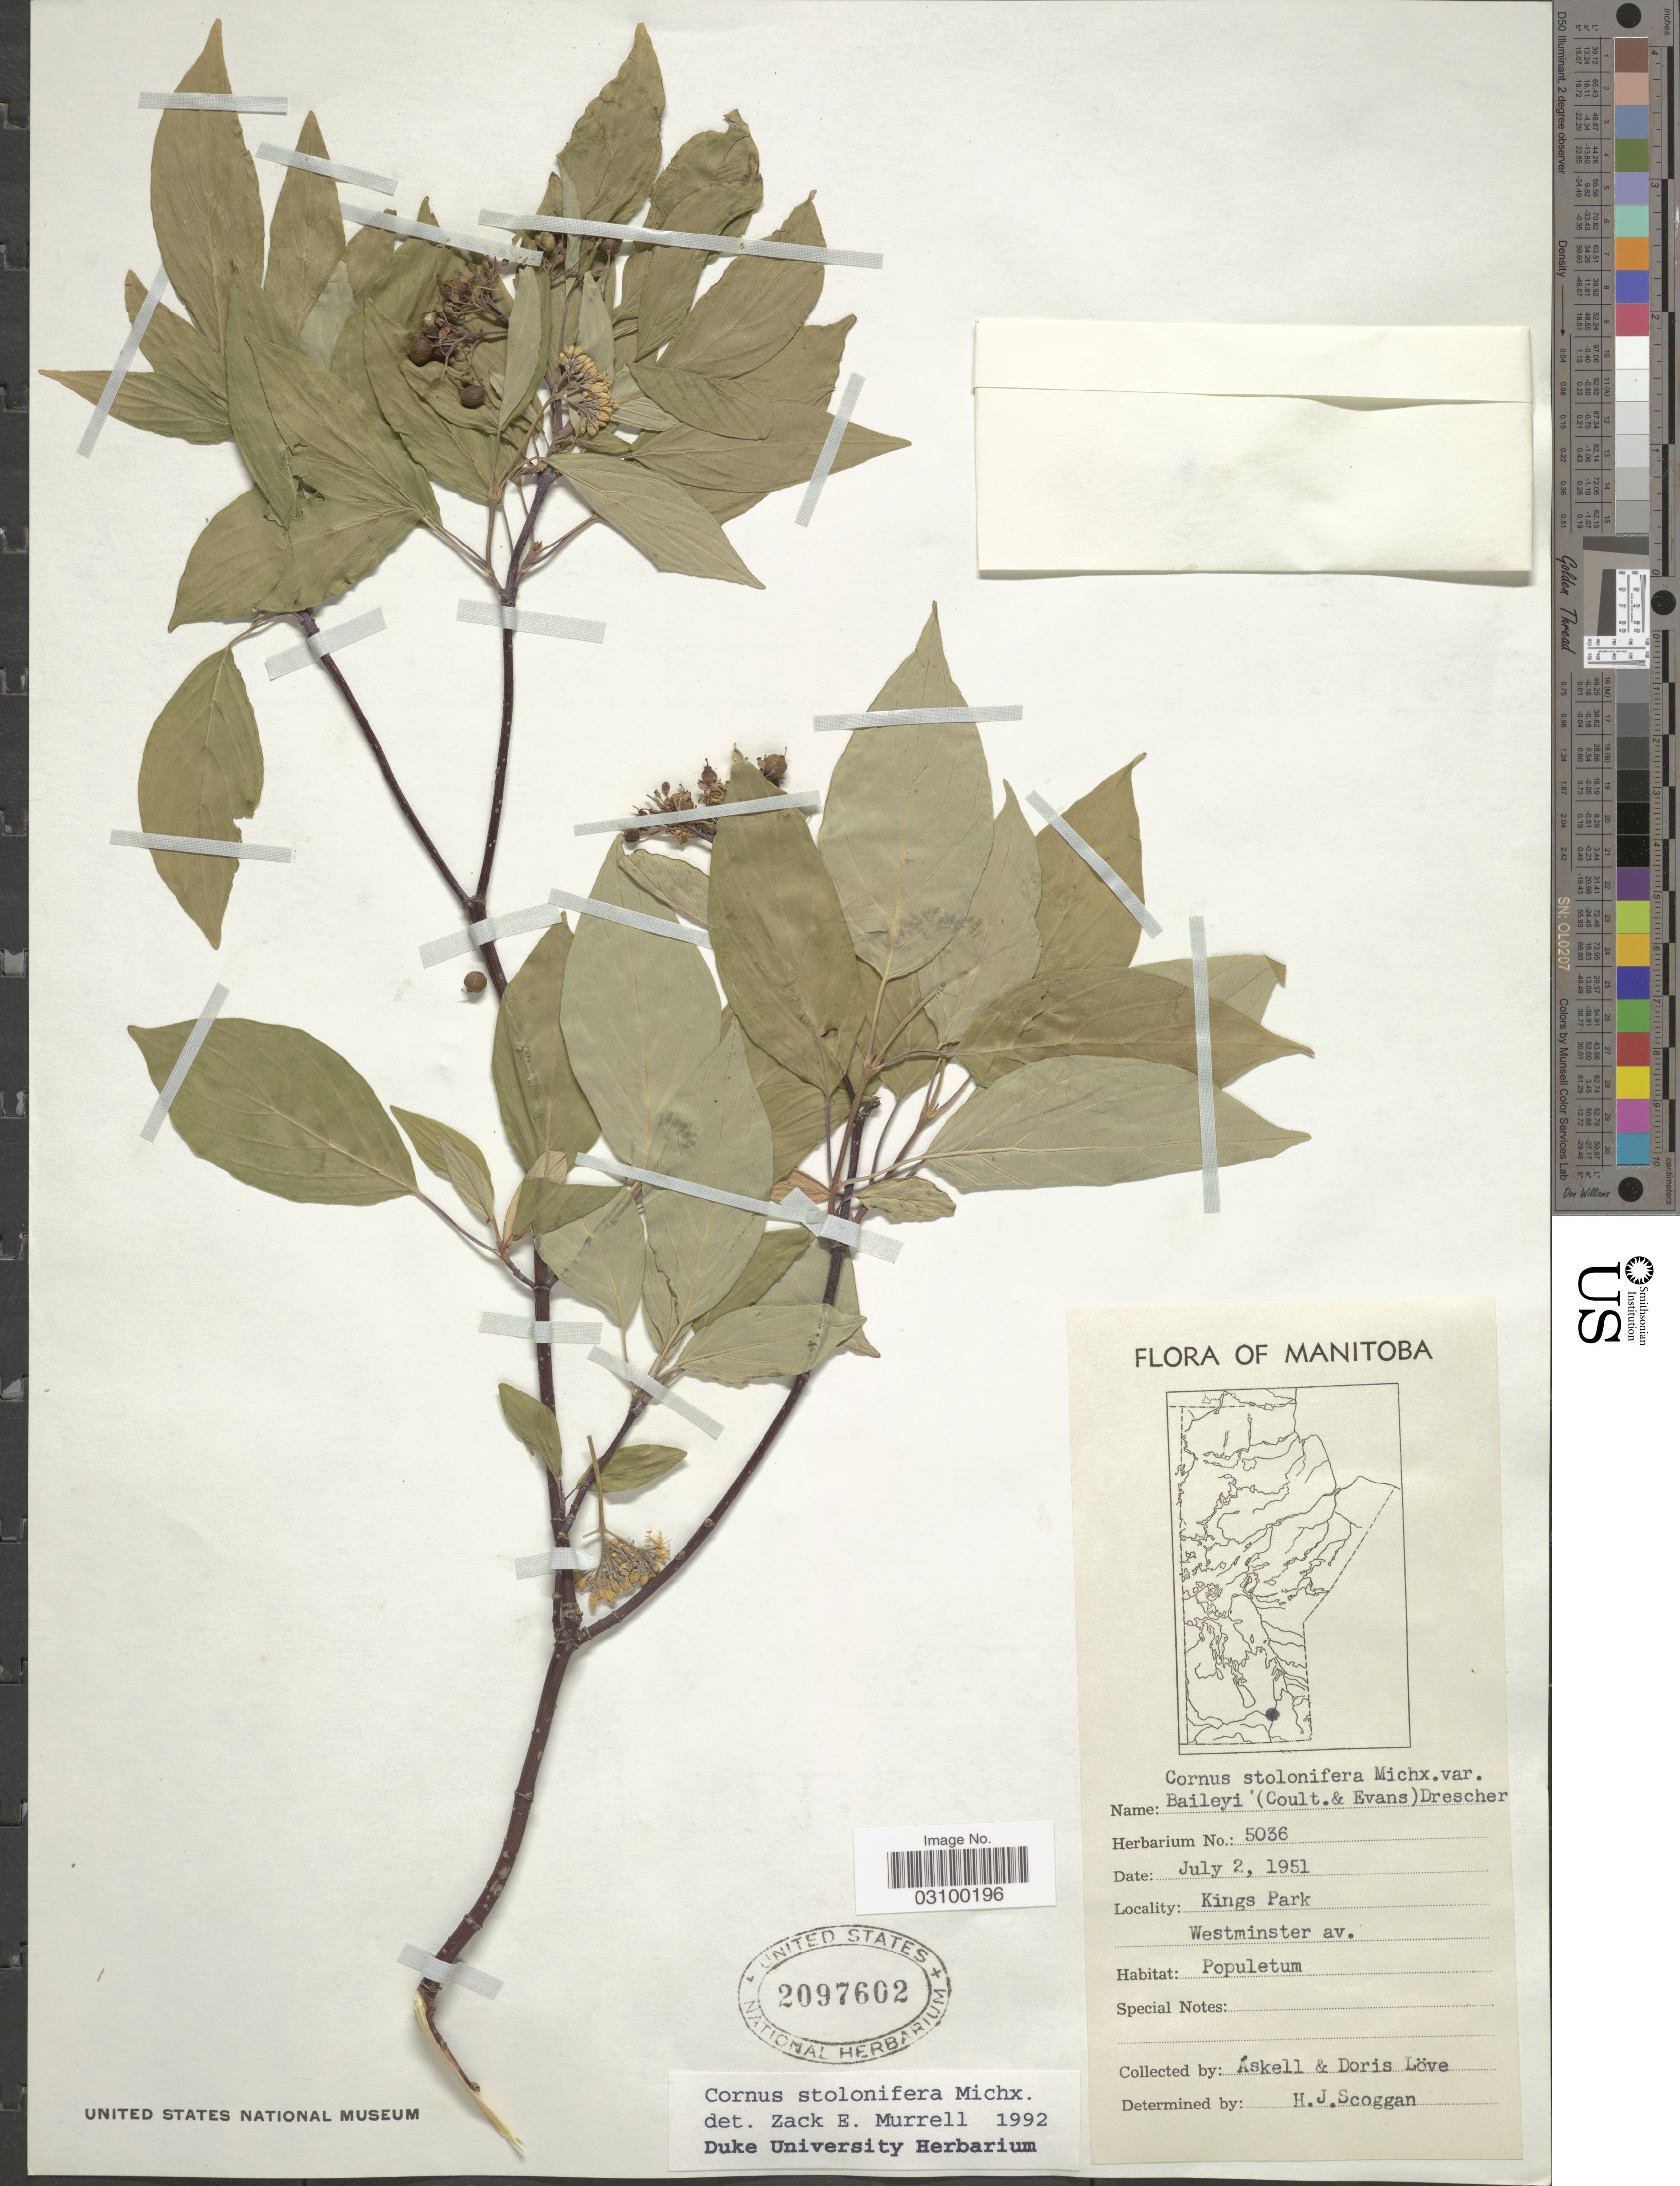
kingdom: Plantae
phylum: Tracheophyta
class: Magnoliopsida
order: Cornales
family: Cornaceae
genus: Cornus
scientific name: Cornus sericea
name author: L.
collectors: Á. Löve & D. Löve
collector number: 5036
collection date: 1951-07-02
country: Canada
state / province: Manitoba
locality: Kings Park. Westminster av.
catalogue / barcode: US 2097602